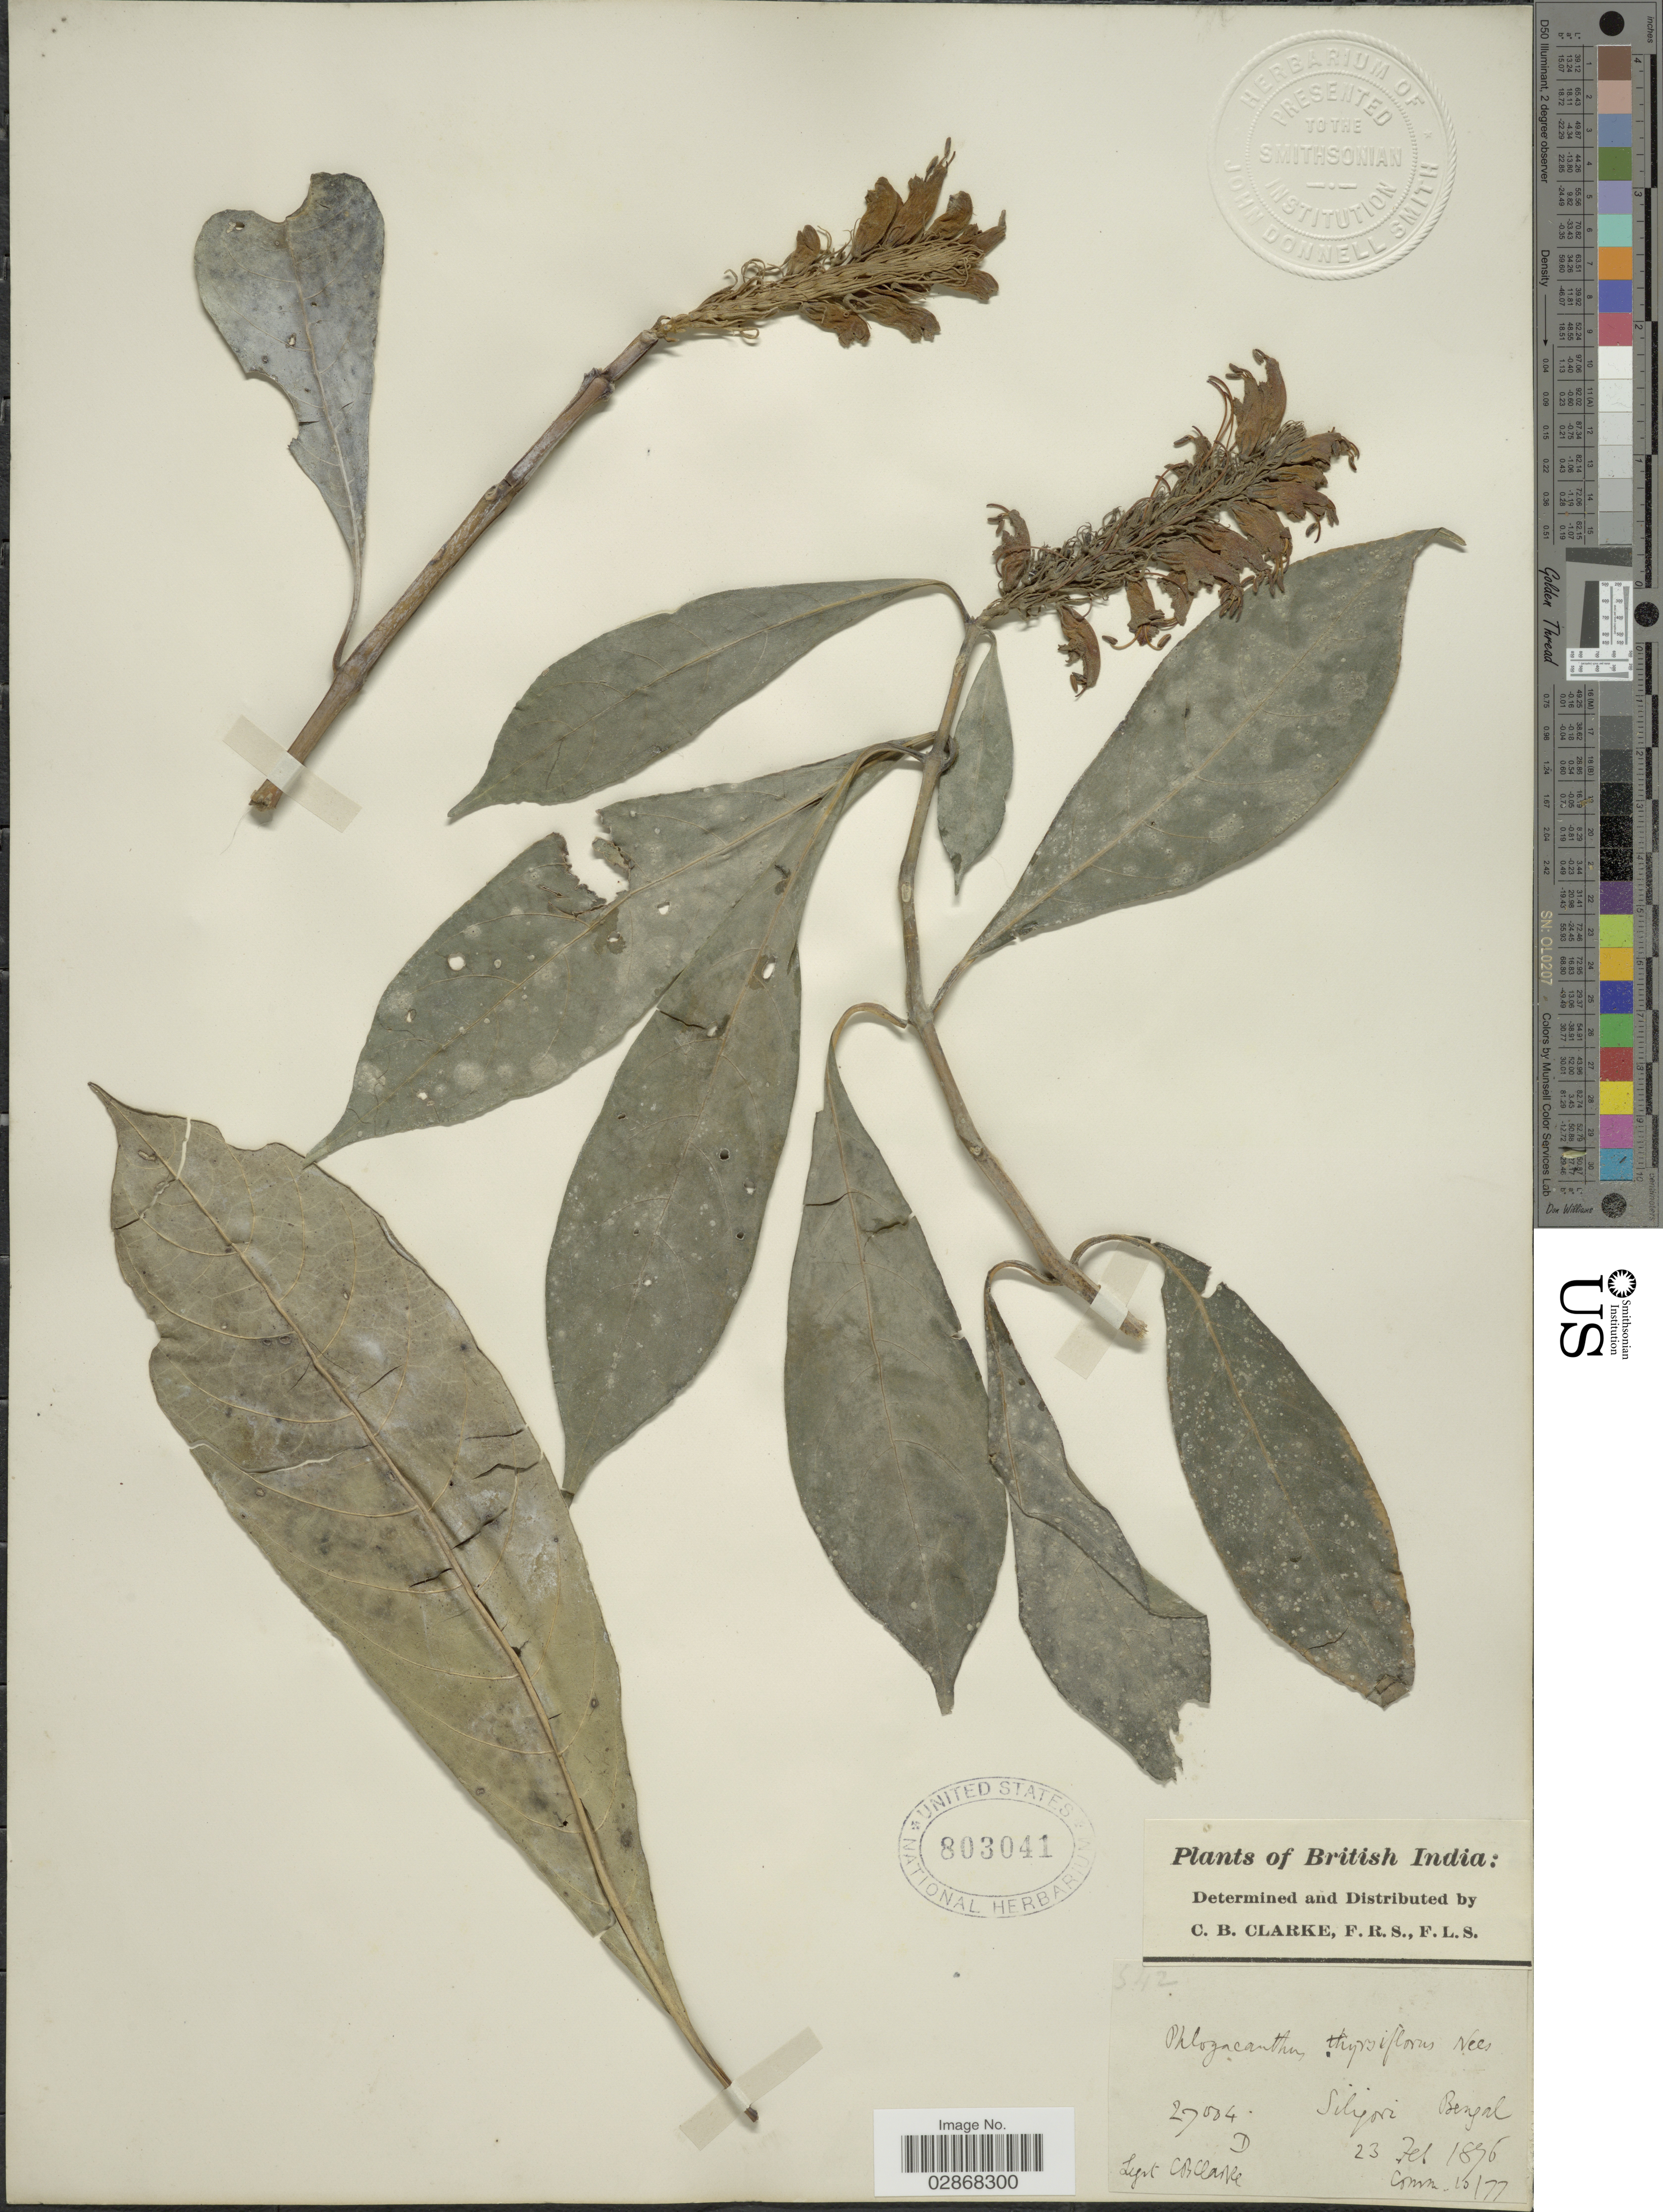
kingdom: Plantae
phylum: Tracheophyta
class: Magnoliopsida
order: Lamiales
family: Acanthaceae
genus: Phlogacanthus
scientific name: Phlogacanthus thyrsiflorus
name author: Craib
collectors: C. B. Clarke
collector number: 27004D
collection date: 1876-02-23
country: India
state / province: Chhattisgarh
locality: British India, Silyari, Bengal.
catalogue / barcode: US 803041